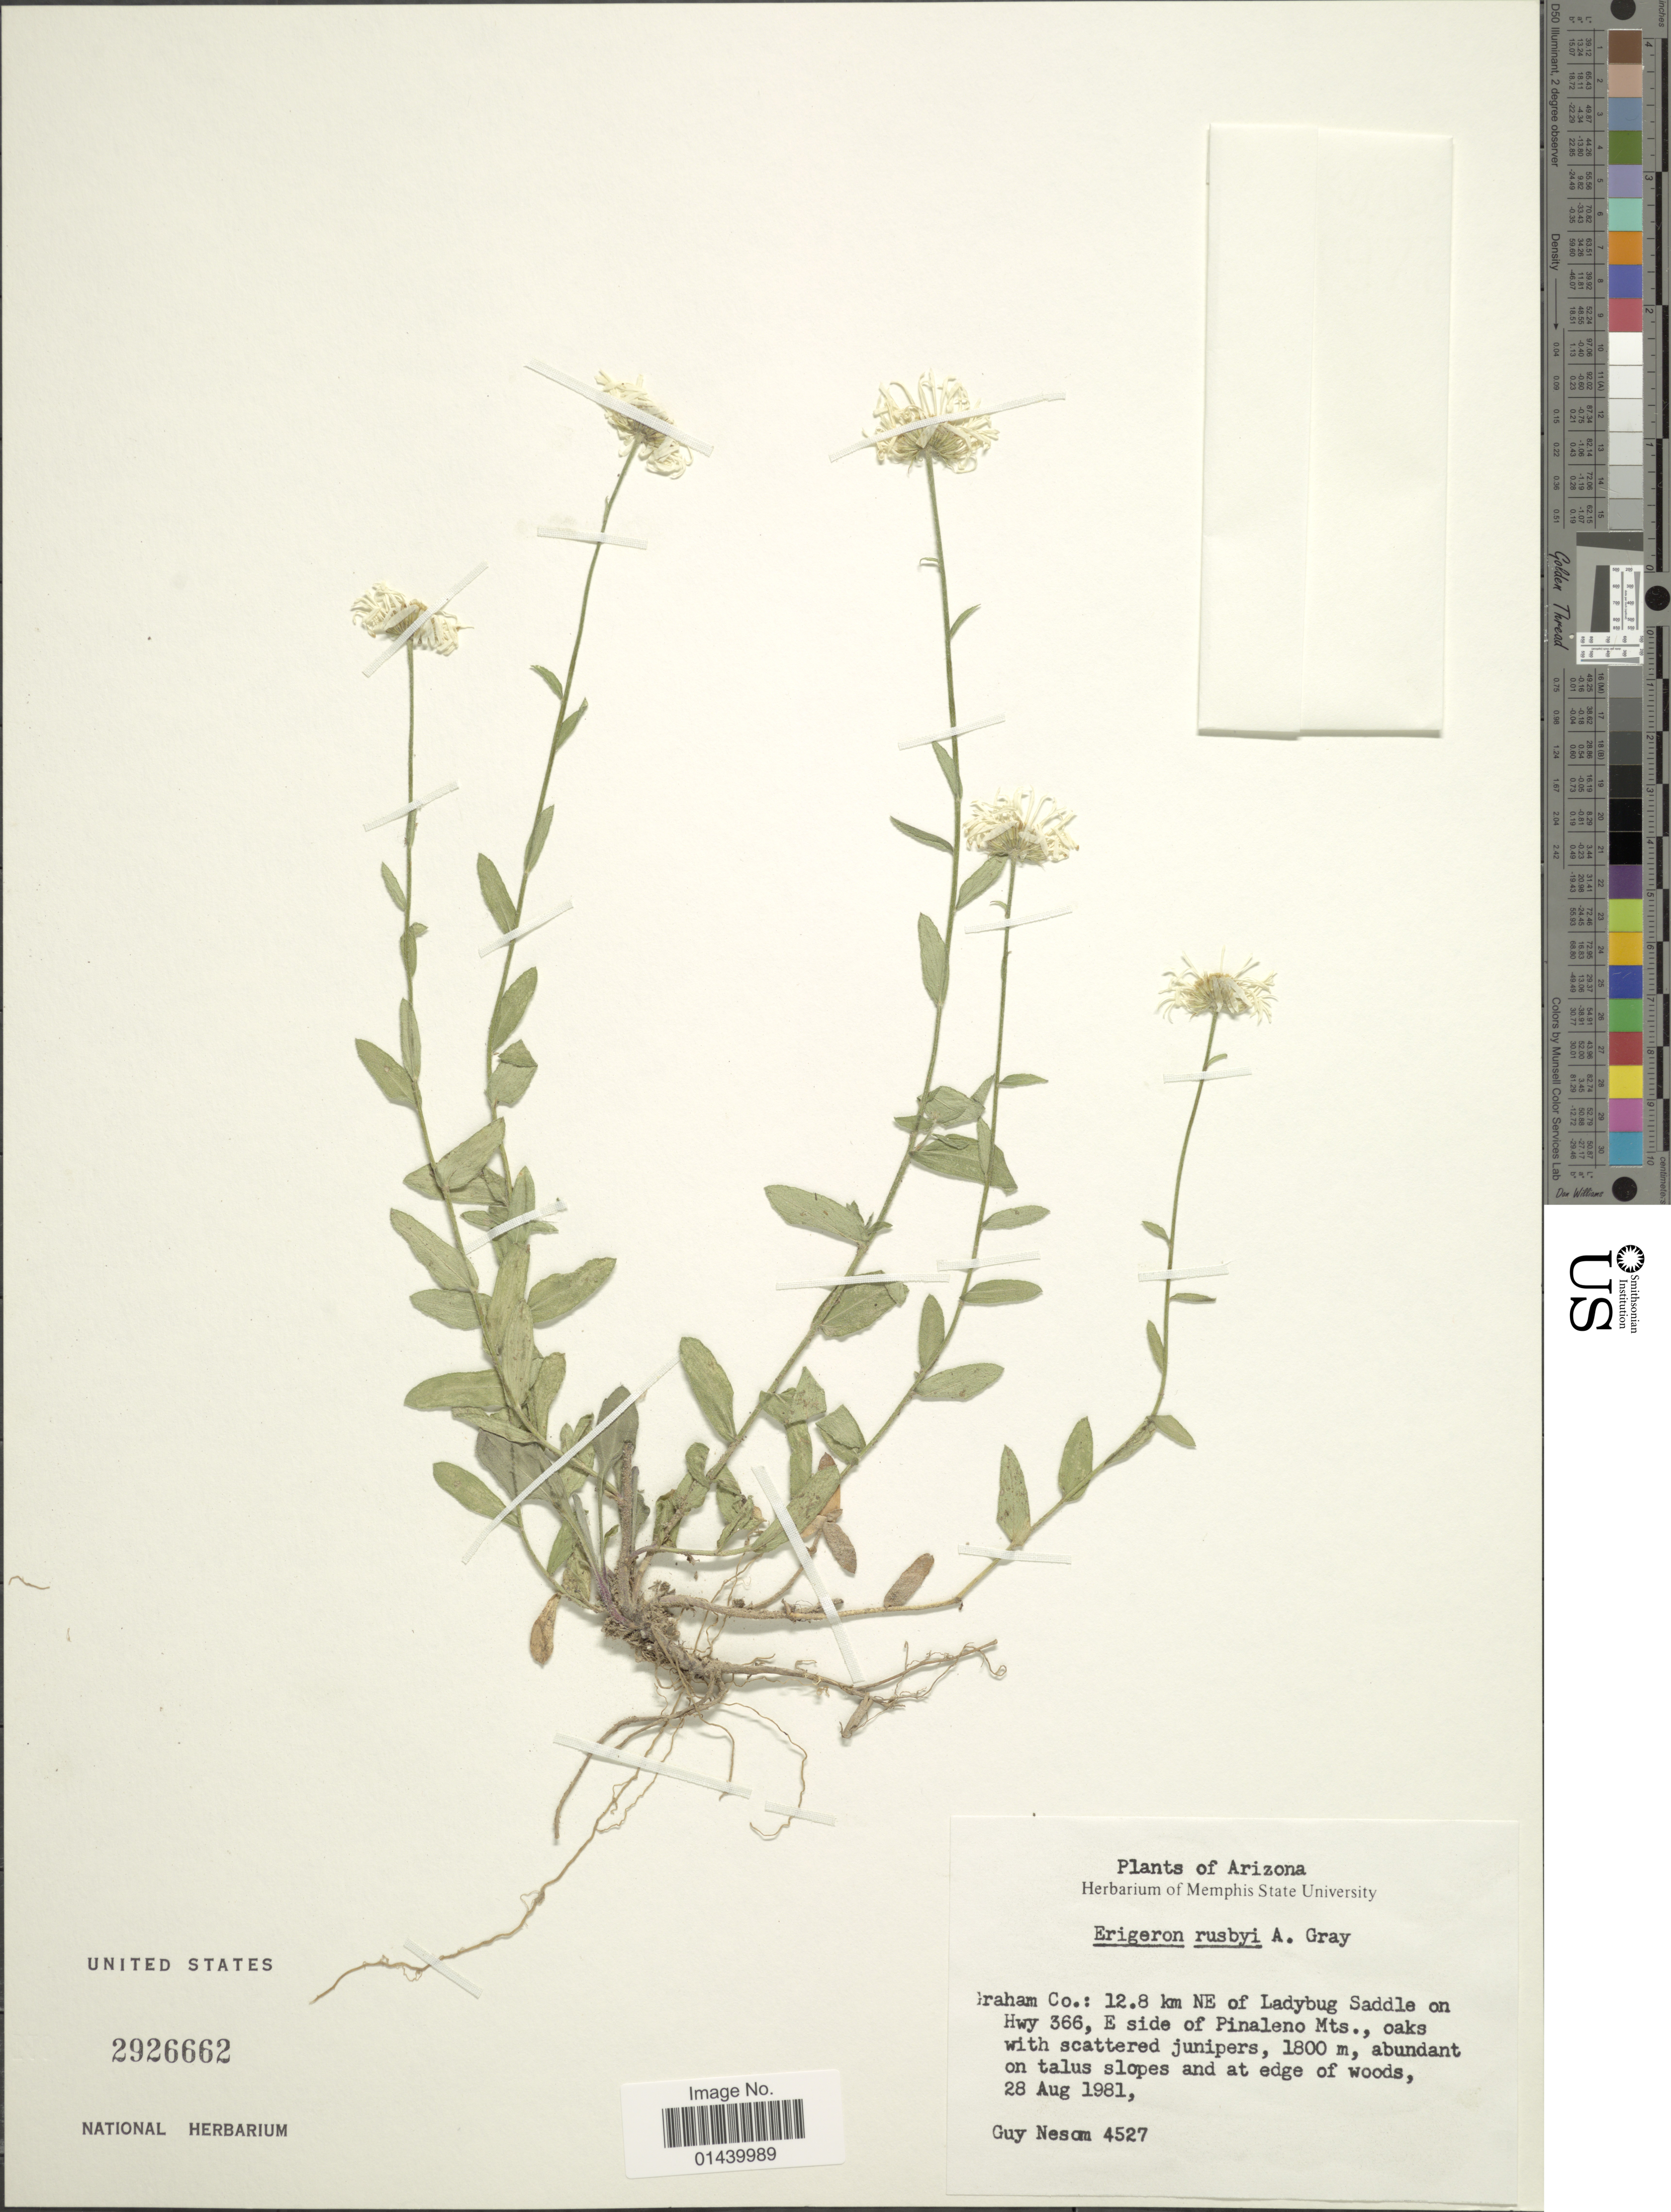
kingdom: Plantae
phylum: Tracheophyta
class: Magnoliopsida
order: Asterales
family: Asteraceae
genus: Erigeron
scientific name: Erigeron rusbyi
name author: A. Gray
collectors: G. Nesom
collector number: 4527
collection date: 1981-08-28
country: United States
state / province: Arizona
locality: Graham Co.: 12.8 km NE of Ladybug Saddle on Hwy 366, E side of Pinaleno Mts. At edge of woods.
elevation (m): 1800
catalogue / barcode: US 2926662